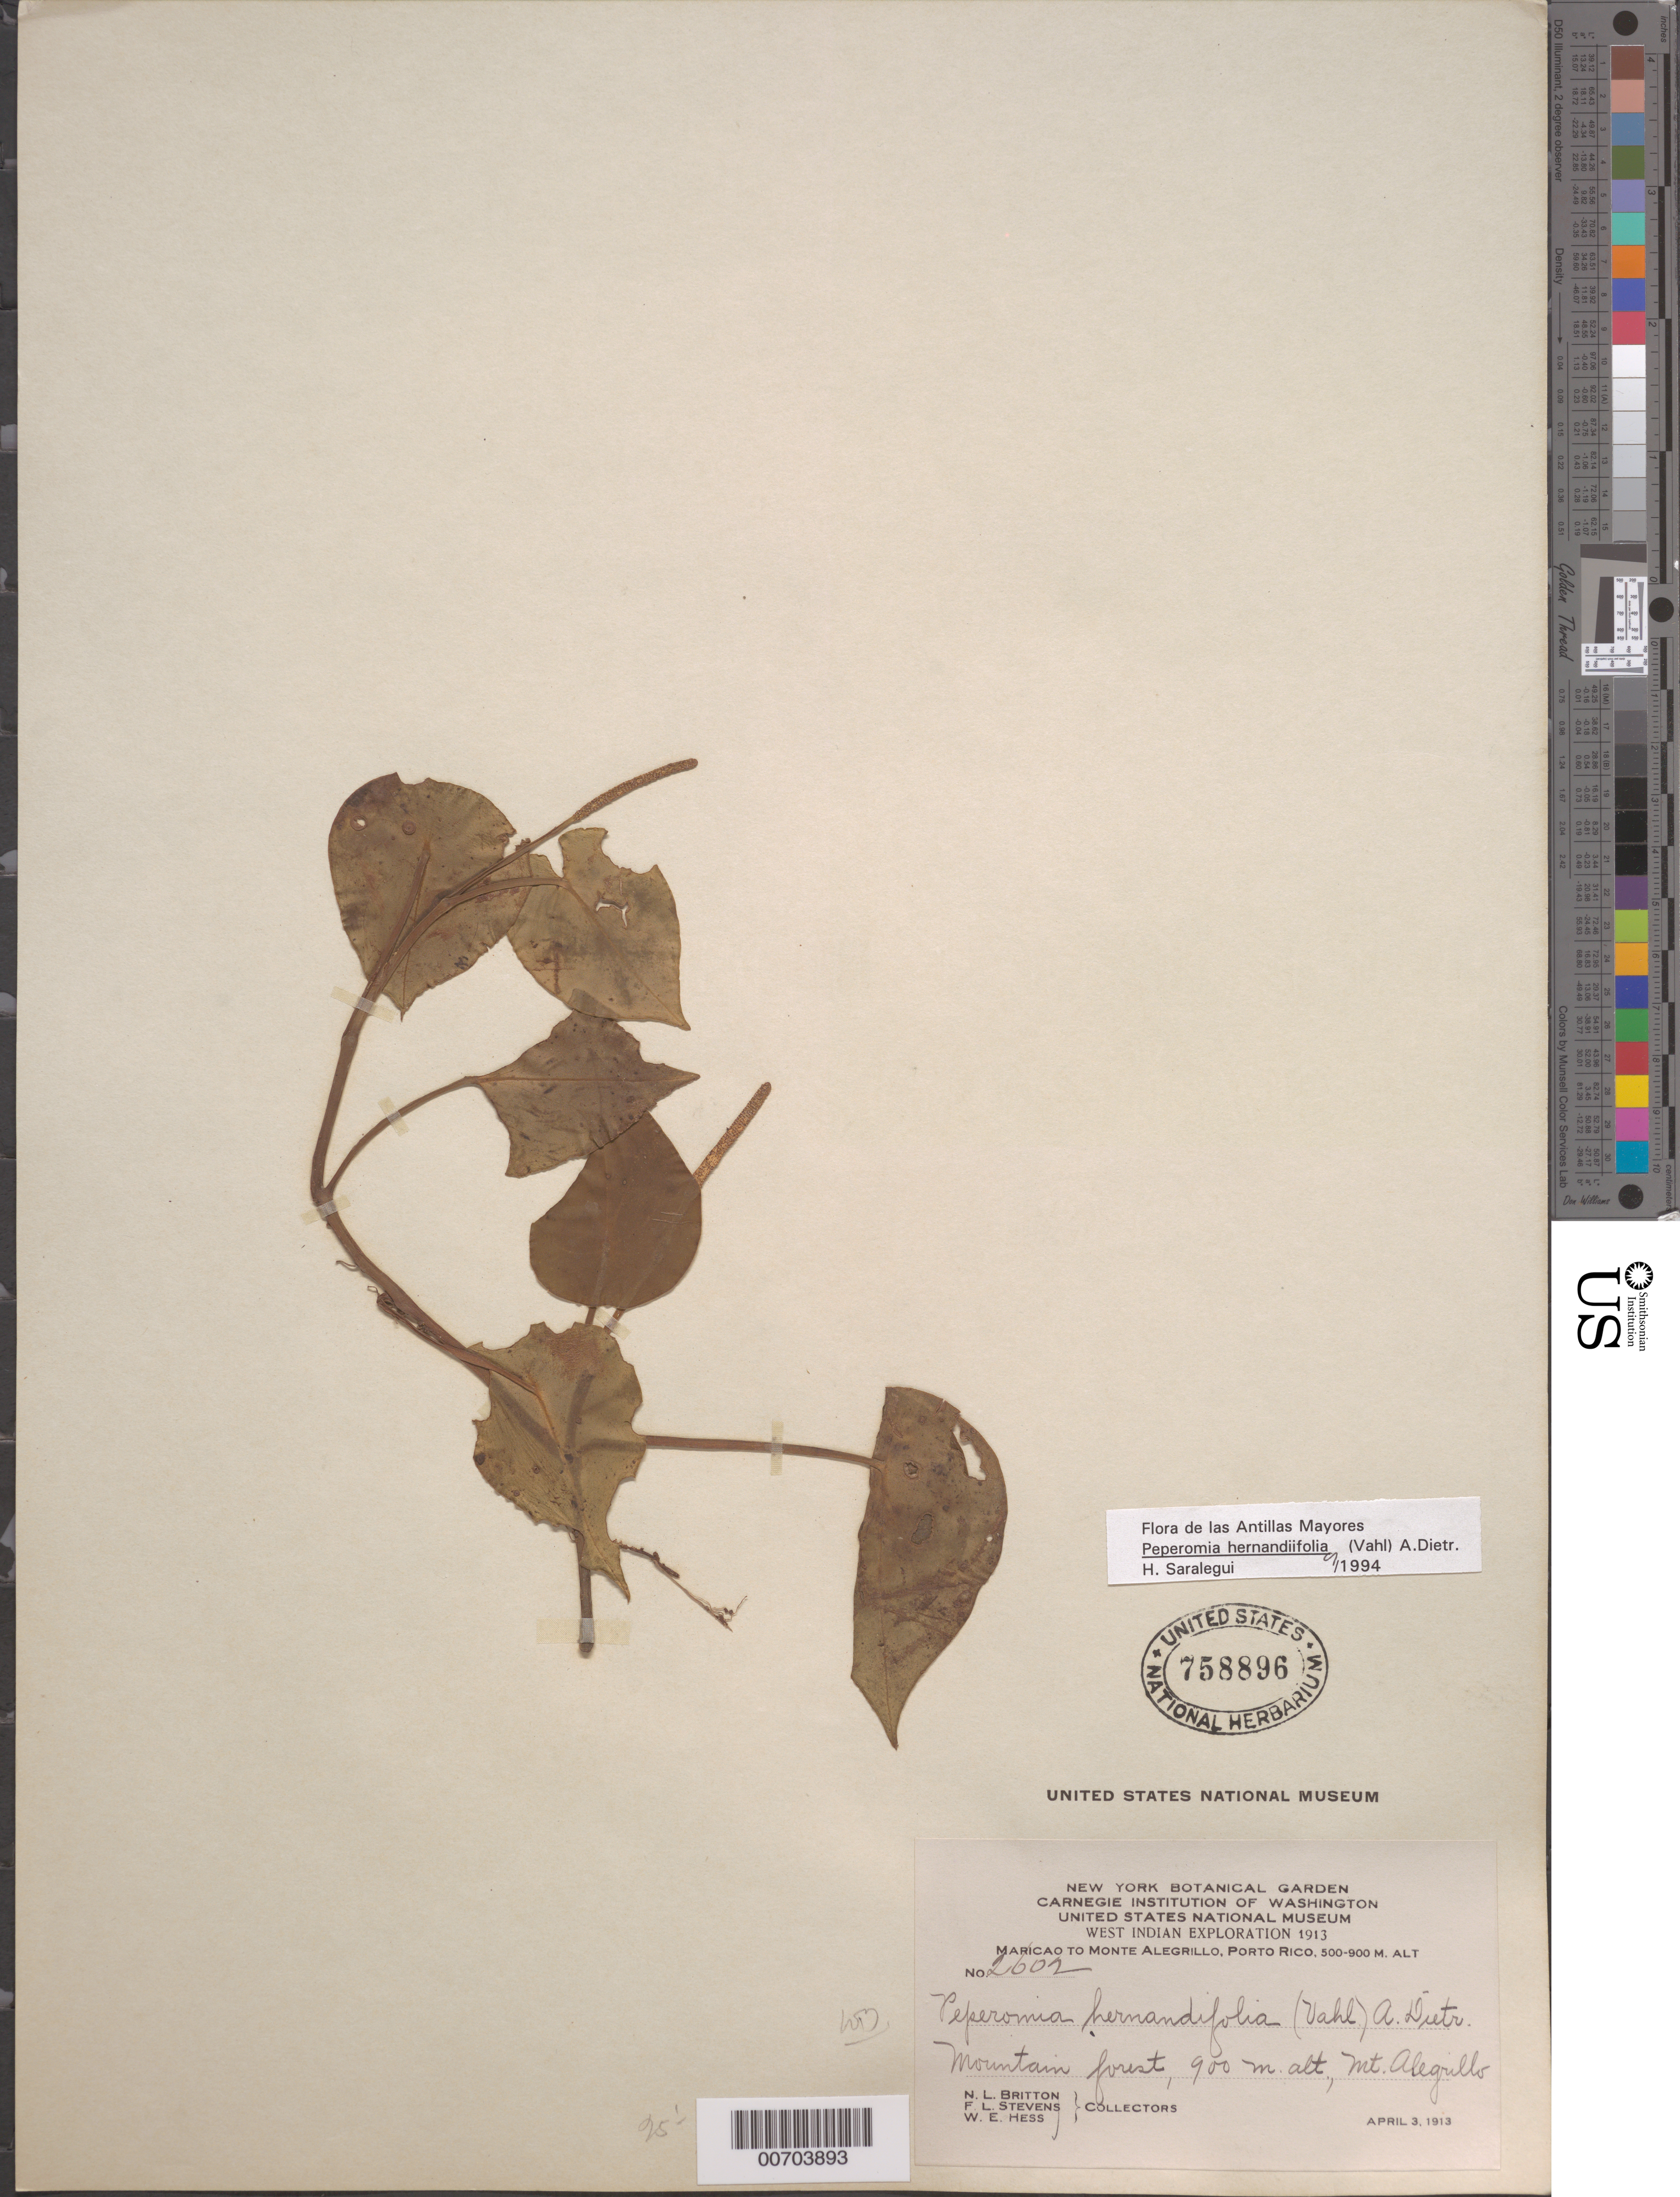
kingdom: Plantae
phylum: Tracheophyta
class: Magnoliopsida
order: Piperales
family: Piperaceae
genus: Peperomia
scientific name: Peperomia hernandiifolia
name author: (Vahl) A. Dietr.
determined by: Saralegui Boza, H.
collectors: N. Britton, F. L. Stevens & W. Hess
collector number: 2602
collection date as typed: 03 Apr 1913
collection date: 1913-04-03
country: Puerto Rico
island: Greater Antilles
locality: Maricao to Monte Alegrillo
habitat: mountain forest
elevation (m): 900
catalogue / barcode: US 758896